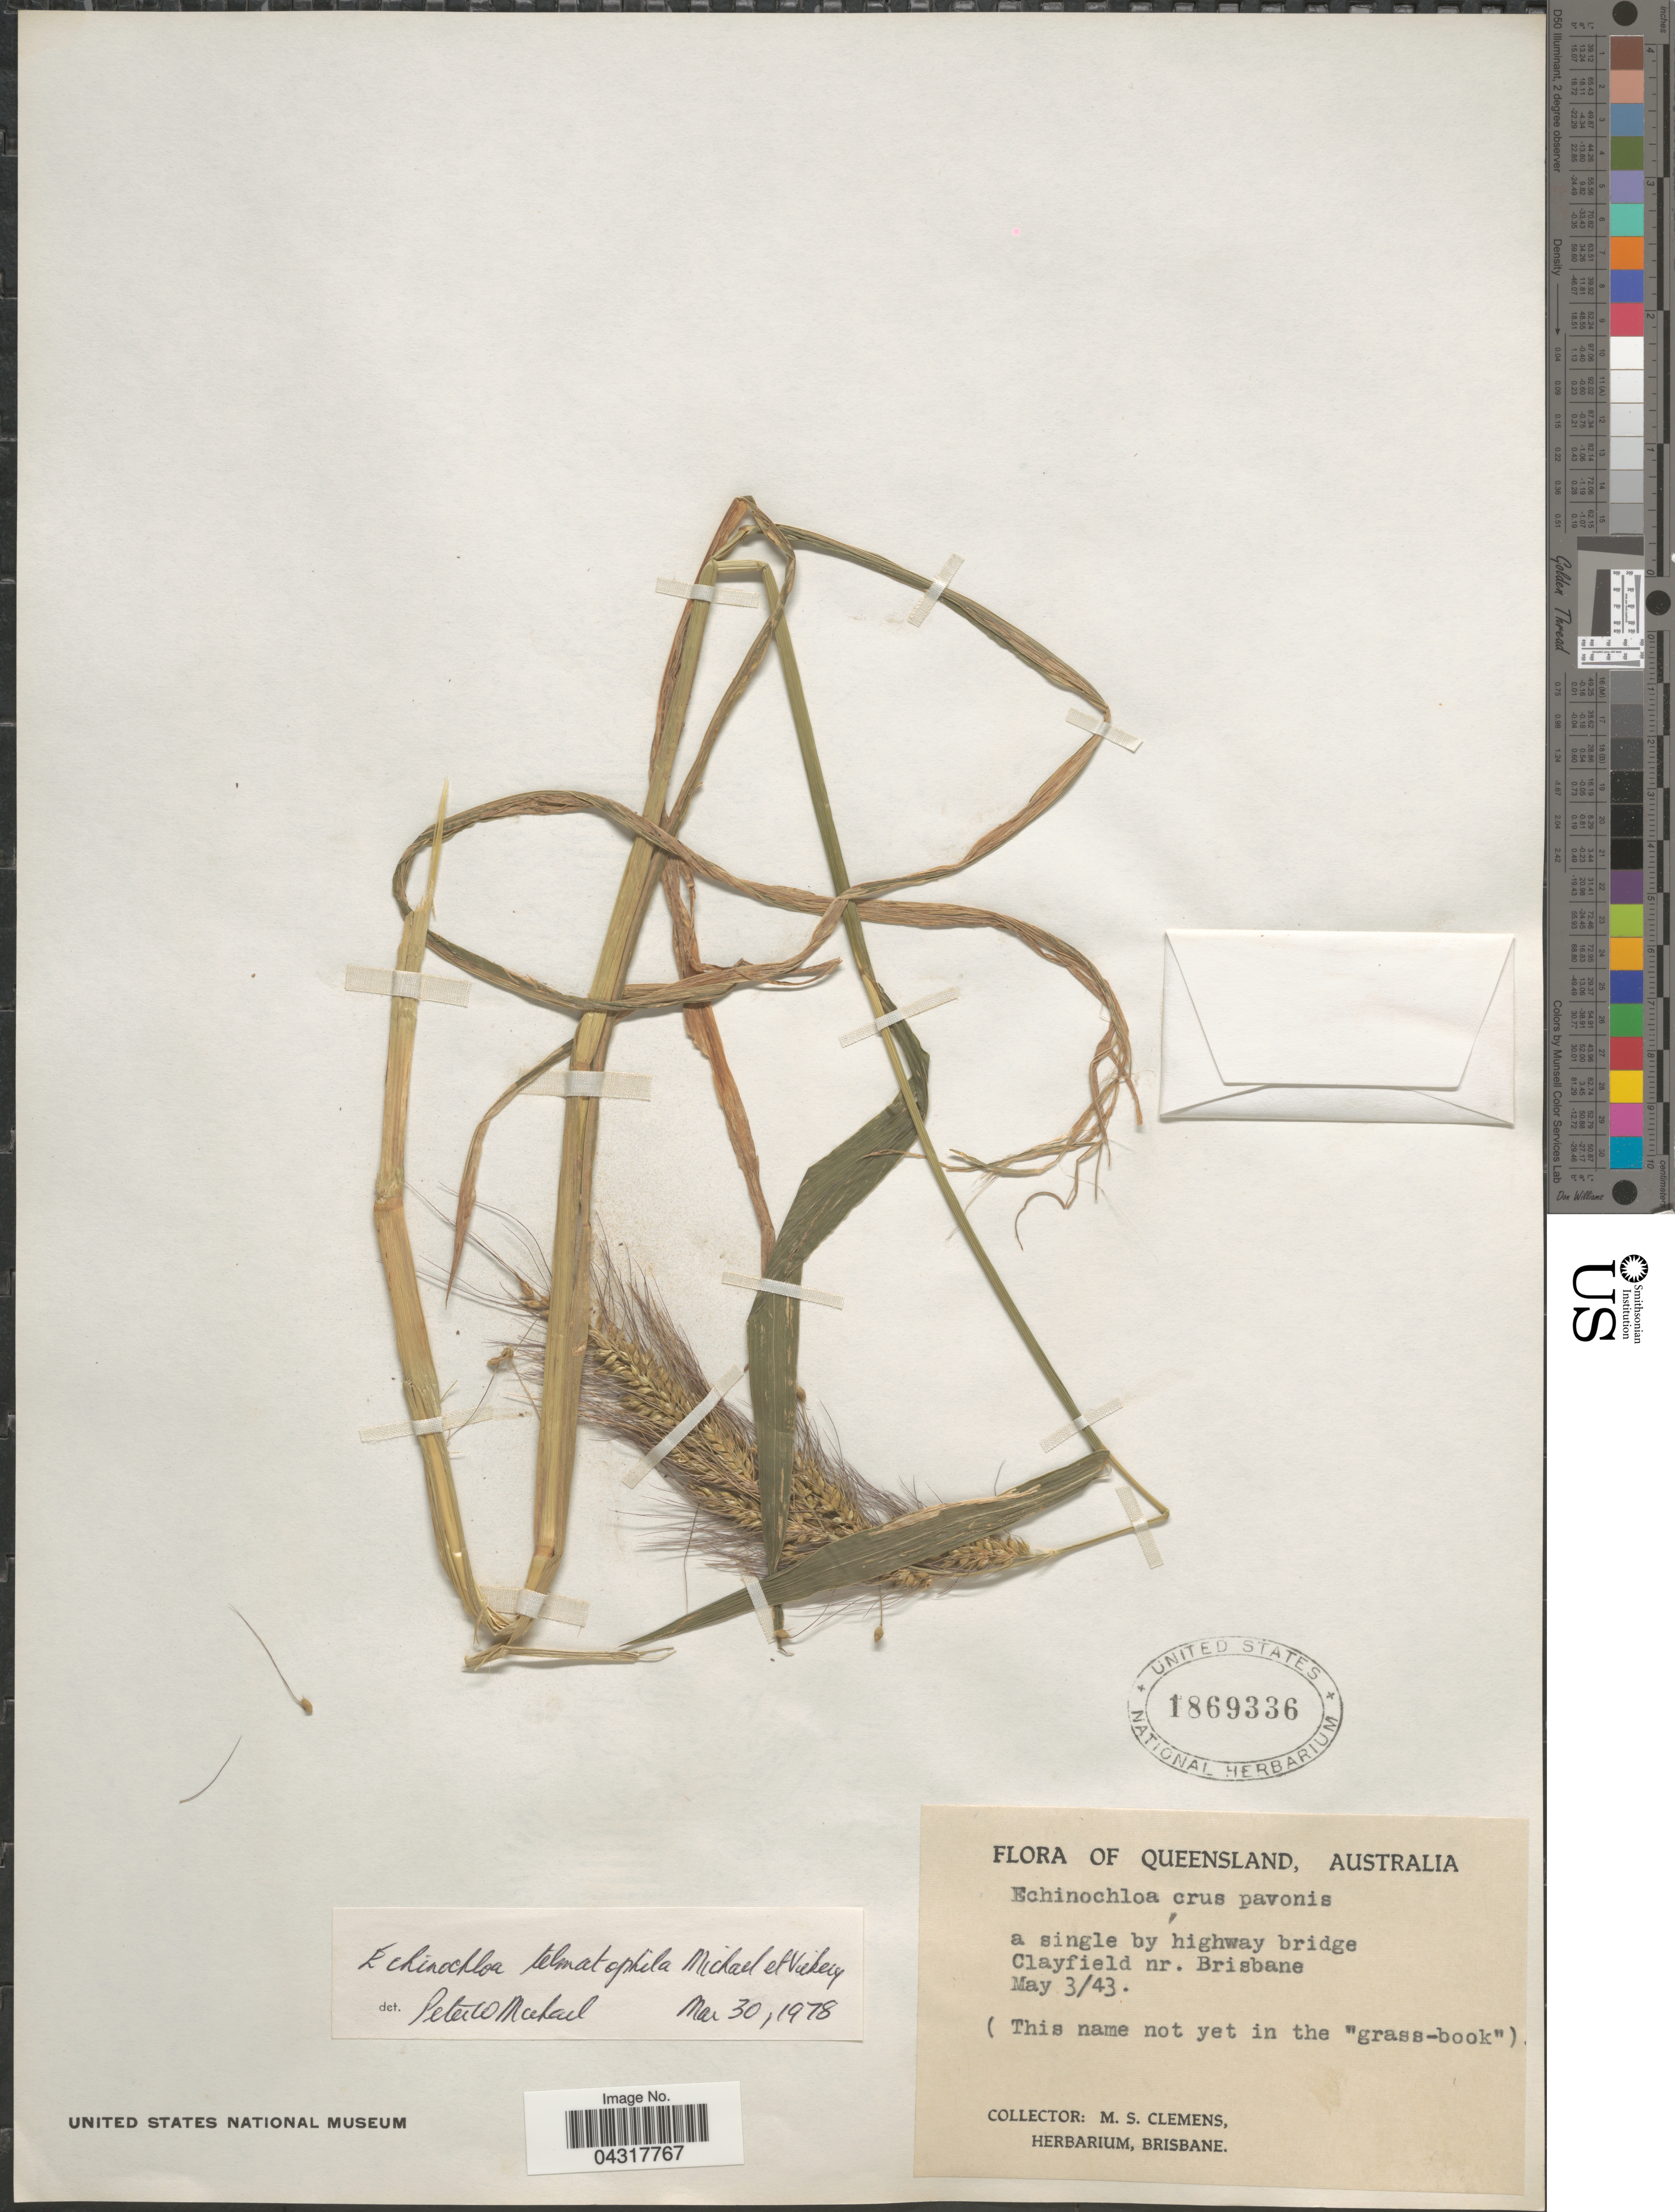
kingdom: Plantae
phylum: Tracheophyta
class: Liliopsida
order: Poales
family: Poaceae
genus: Echinochloa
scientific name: Echinochloa telmatophila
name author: P.W. Michael & Vickery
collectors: M. S. Clemens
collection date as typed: Transcribed d/m/y: 3/5/43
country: Australia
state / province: Queensland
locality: A single by highway bridge Clayfield nr. Brisbane.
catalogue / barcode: US 1869336